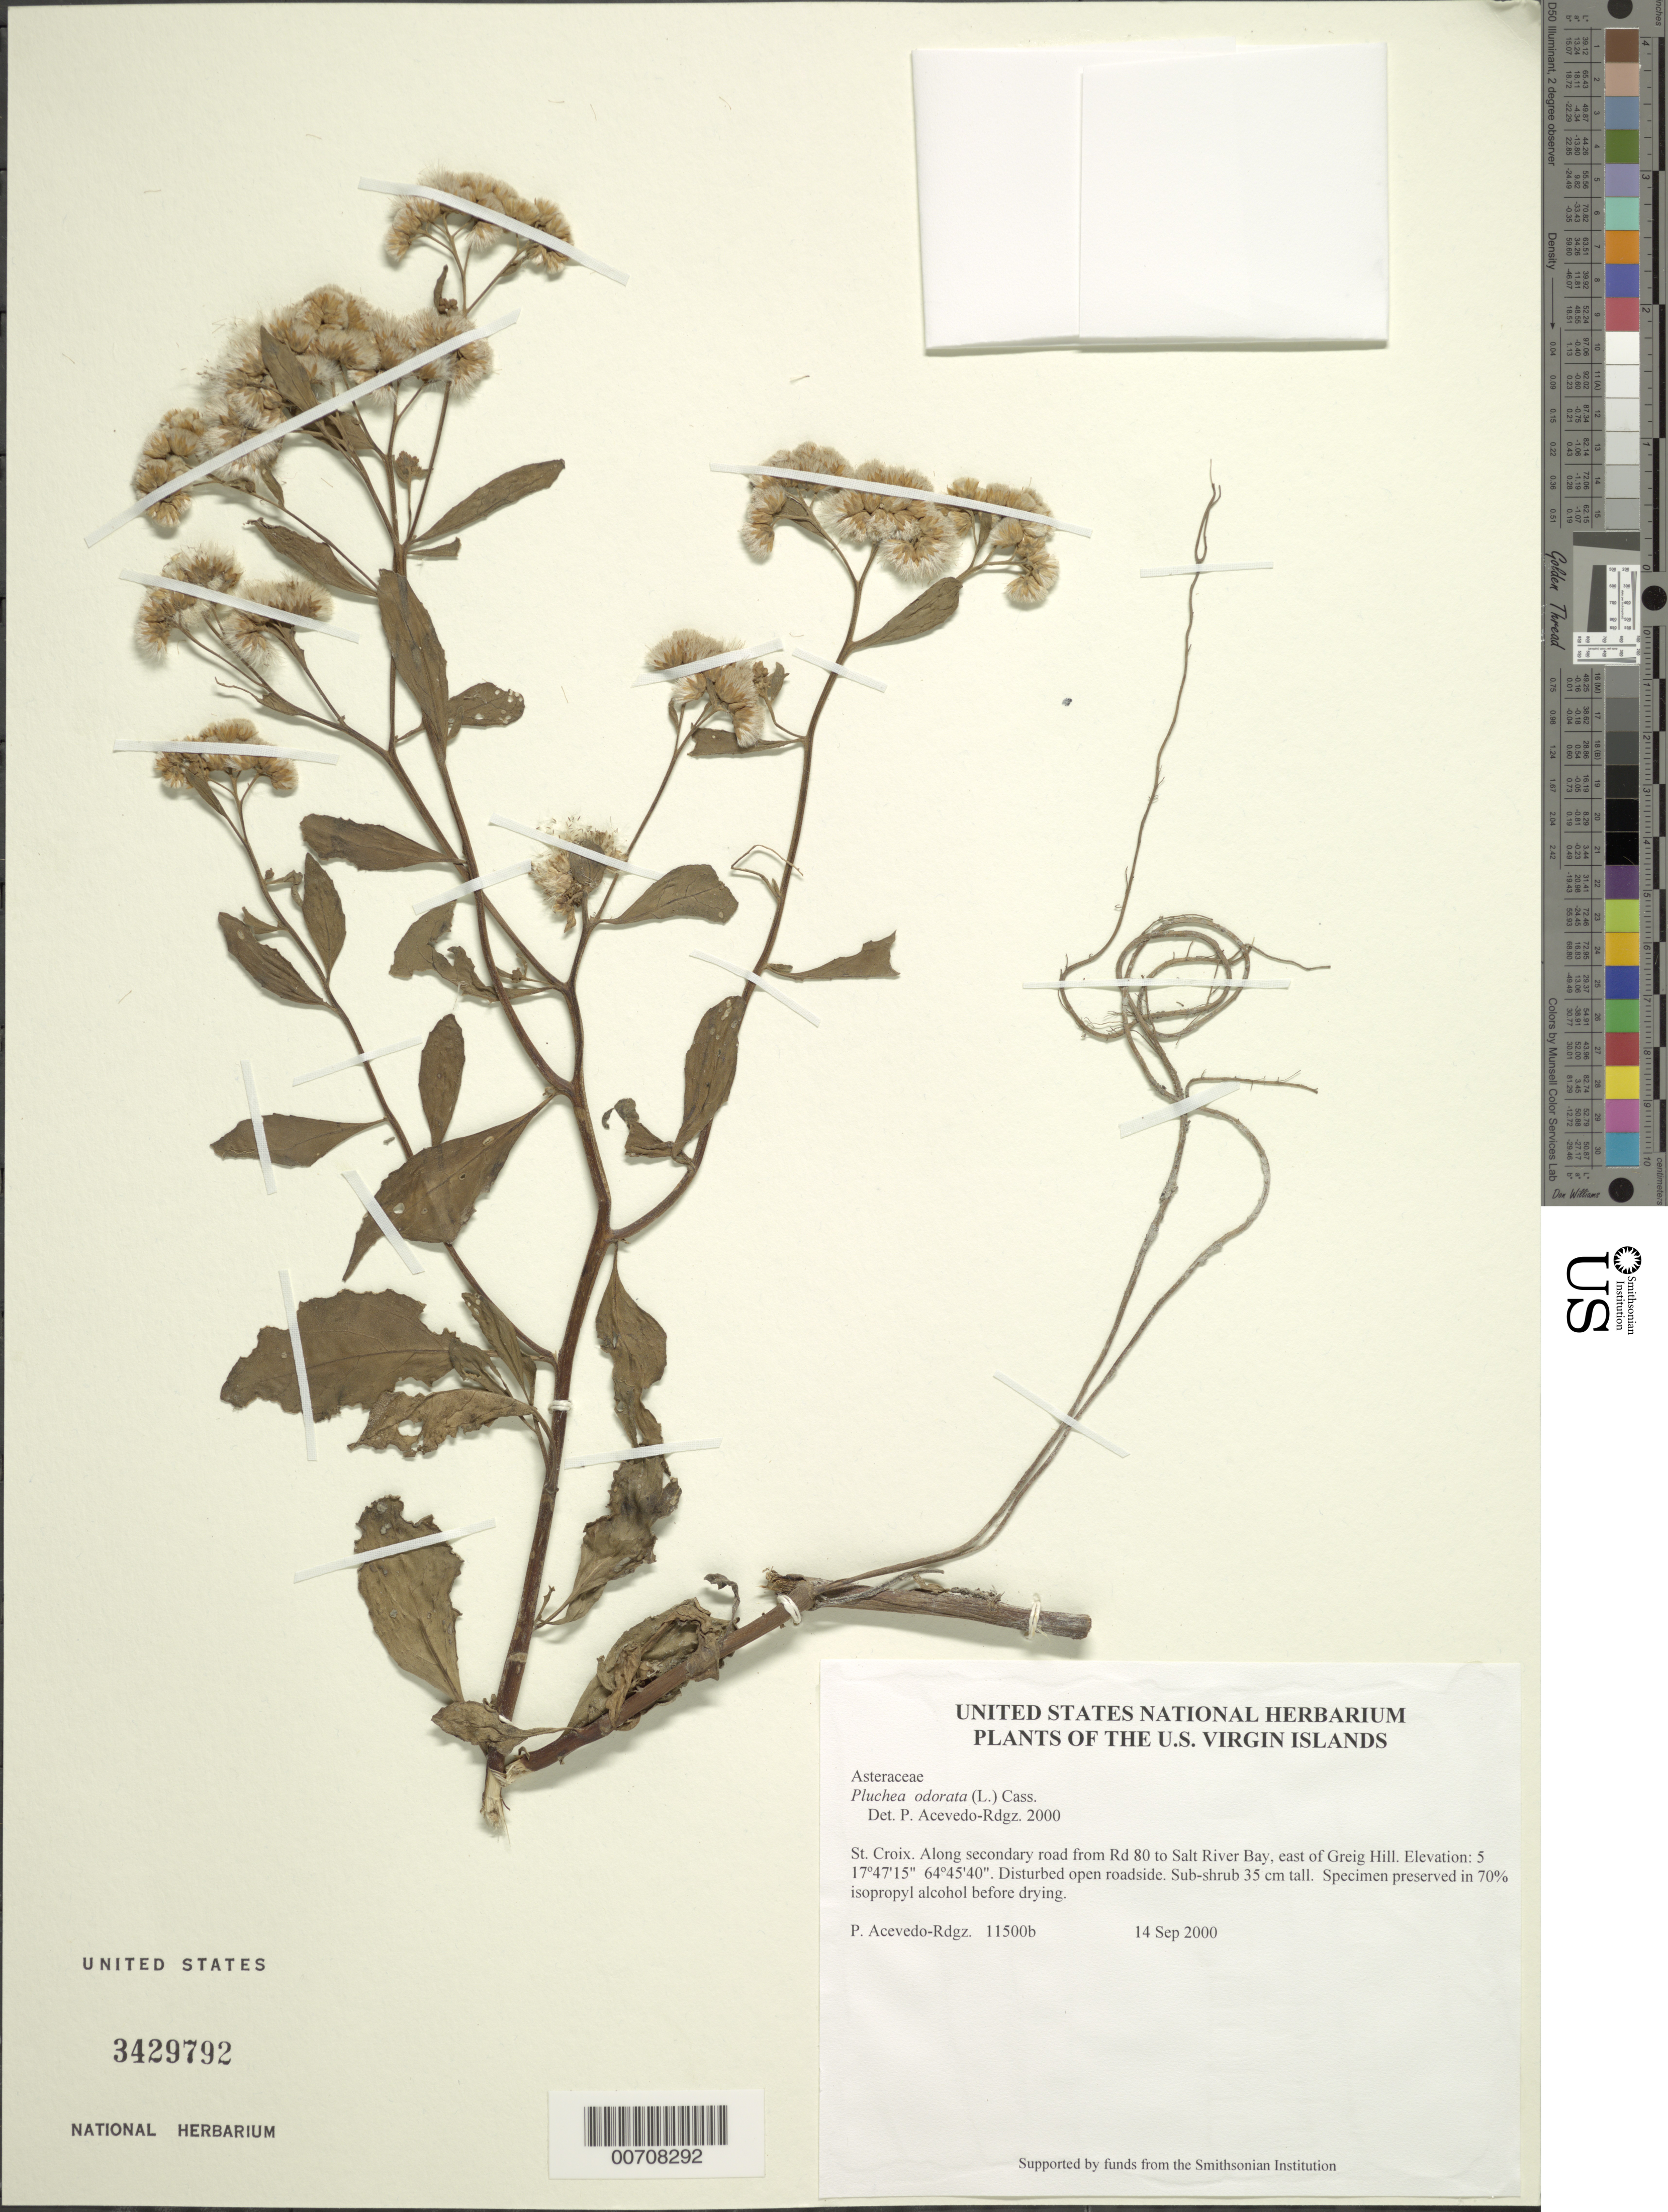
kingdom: Plantae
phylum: Tracheophyta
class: Magnoliopsida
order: Asterales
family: Asteraceae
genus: Pluchea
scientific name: Pluchea odorata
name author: (L.) Cass.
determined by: Acevedo-Rodríguez, P., (BOT), Smithsonian Institution - National Museum of Natural History (UNITED STATES)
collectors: P. Acevedo-Rodr.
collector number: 1500b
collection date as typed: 14 Sep 2000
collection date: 2000-09-14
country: U.S. Virgin Islands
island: St. Croix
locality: Along secondary road from Rd 80 to Salt River Bay, east of Greig Hill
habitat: Disturbed open roadside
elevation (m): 5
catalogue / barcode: US 3429792